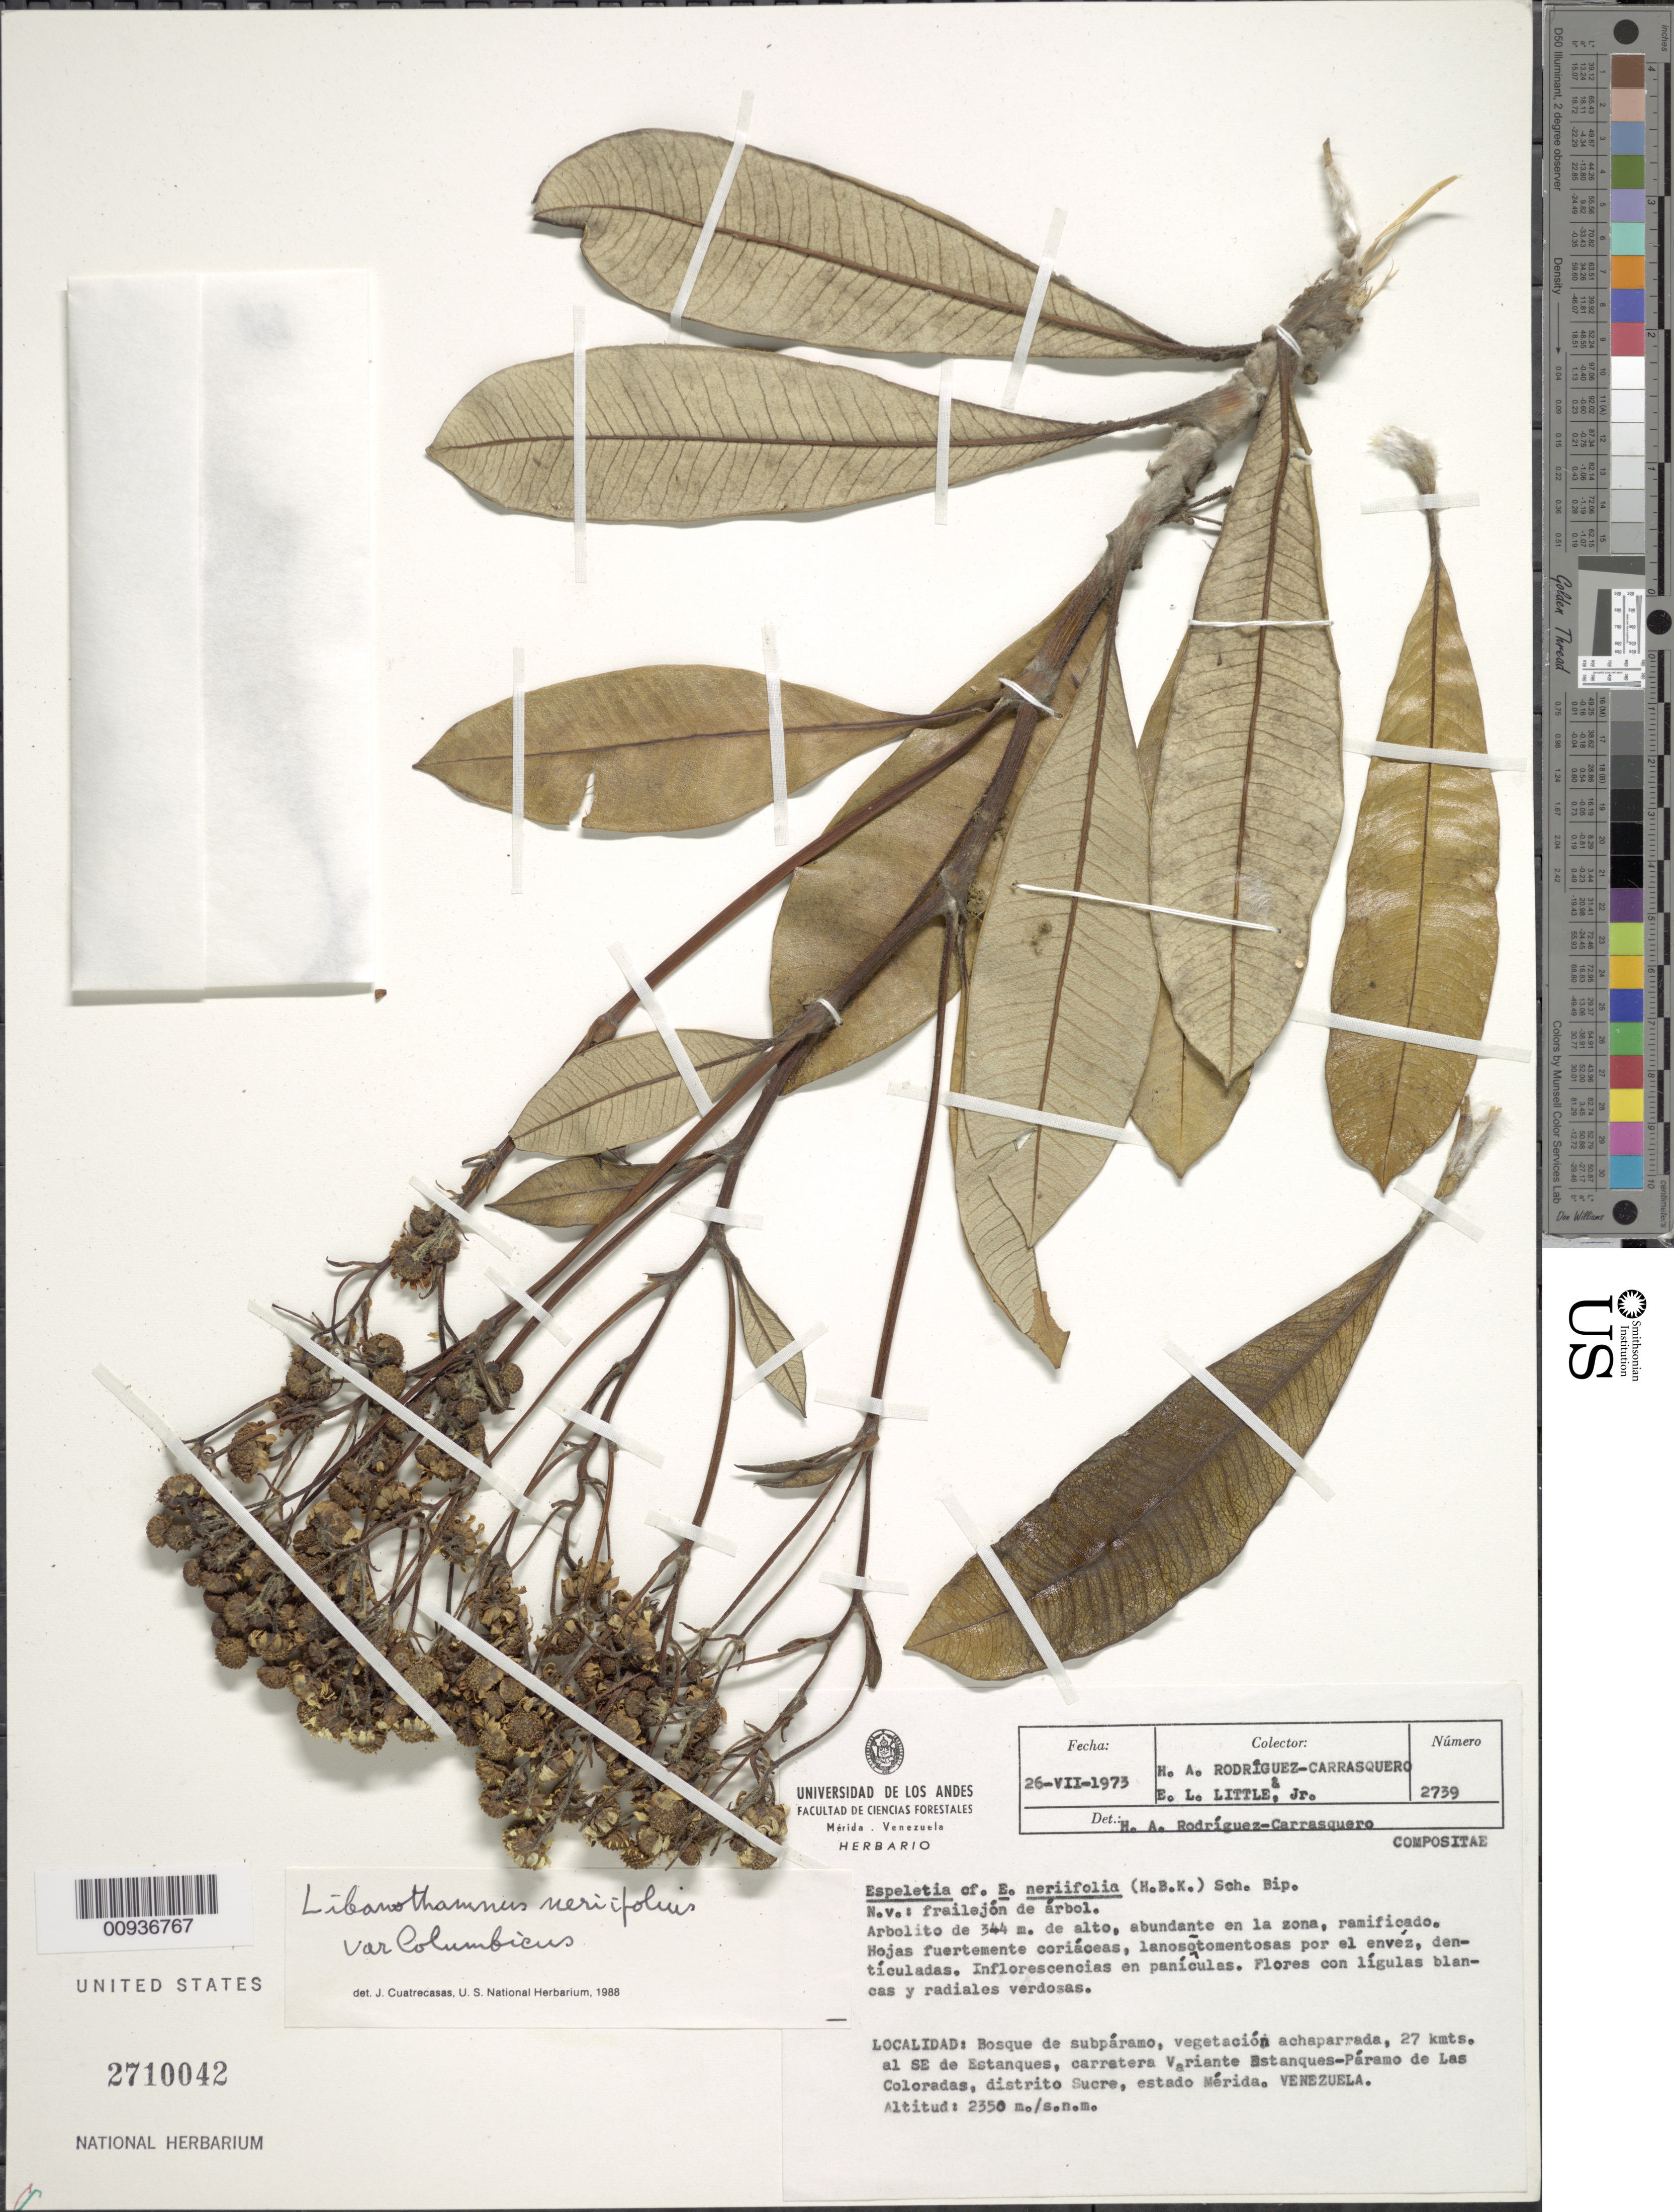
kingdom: Plantae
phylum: Tracheophyta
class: Magnoliopsida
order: Asterales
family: Asteraceae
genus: Libanothamnus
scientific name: Libanothamnus neriifolius var. columbicus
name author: (Cuatrec.) Cuatrec.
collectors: H. Rodriguez-Carrasquero & E. L. Little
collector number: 2739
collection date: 1973-07-26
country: Venezuela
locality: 27 kmts. al SE de Estanques, carretera Variante Estanques-Paramo de Las Coloradas, distrito Sucre, Estado Merida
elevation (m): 2350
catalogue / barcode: US 2710042